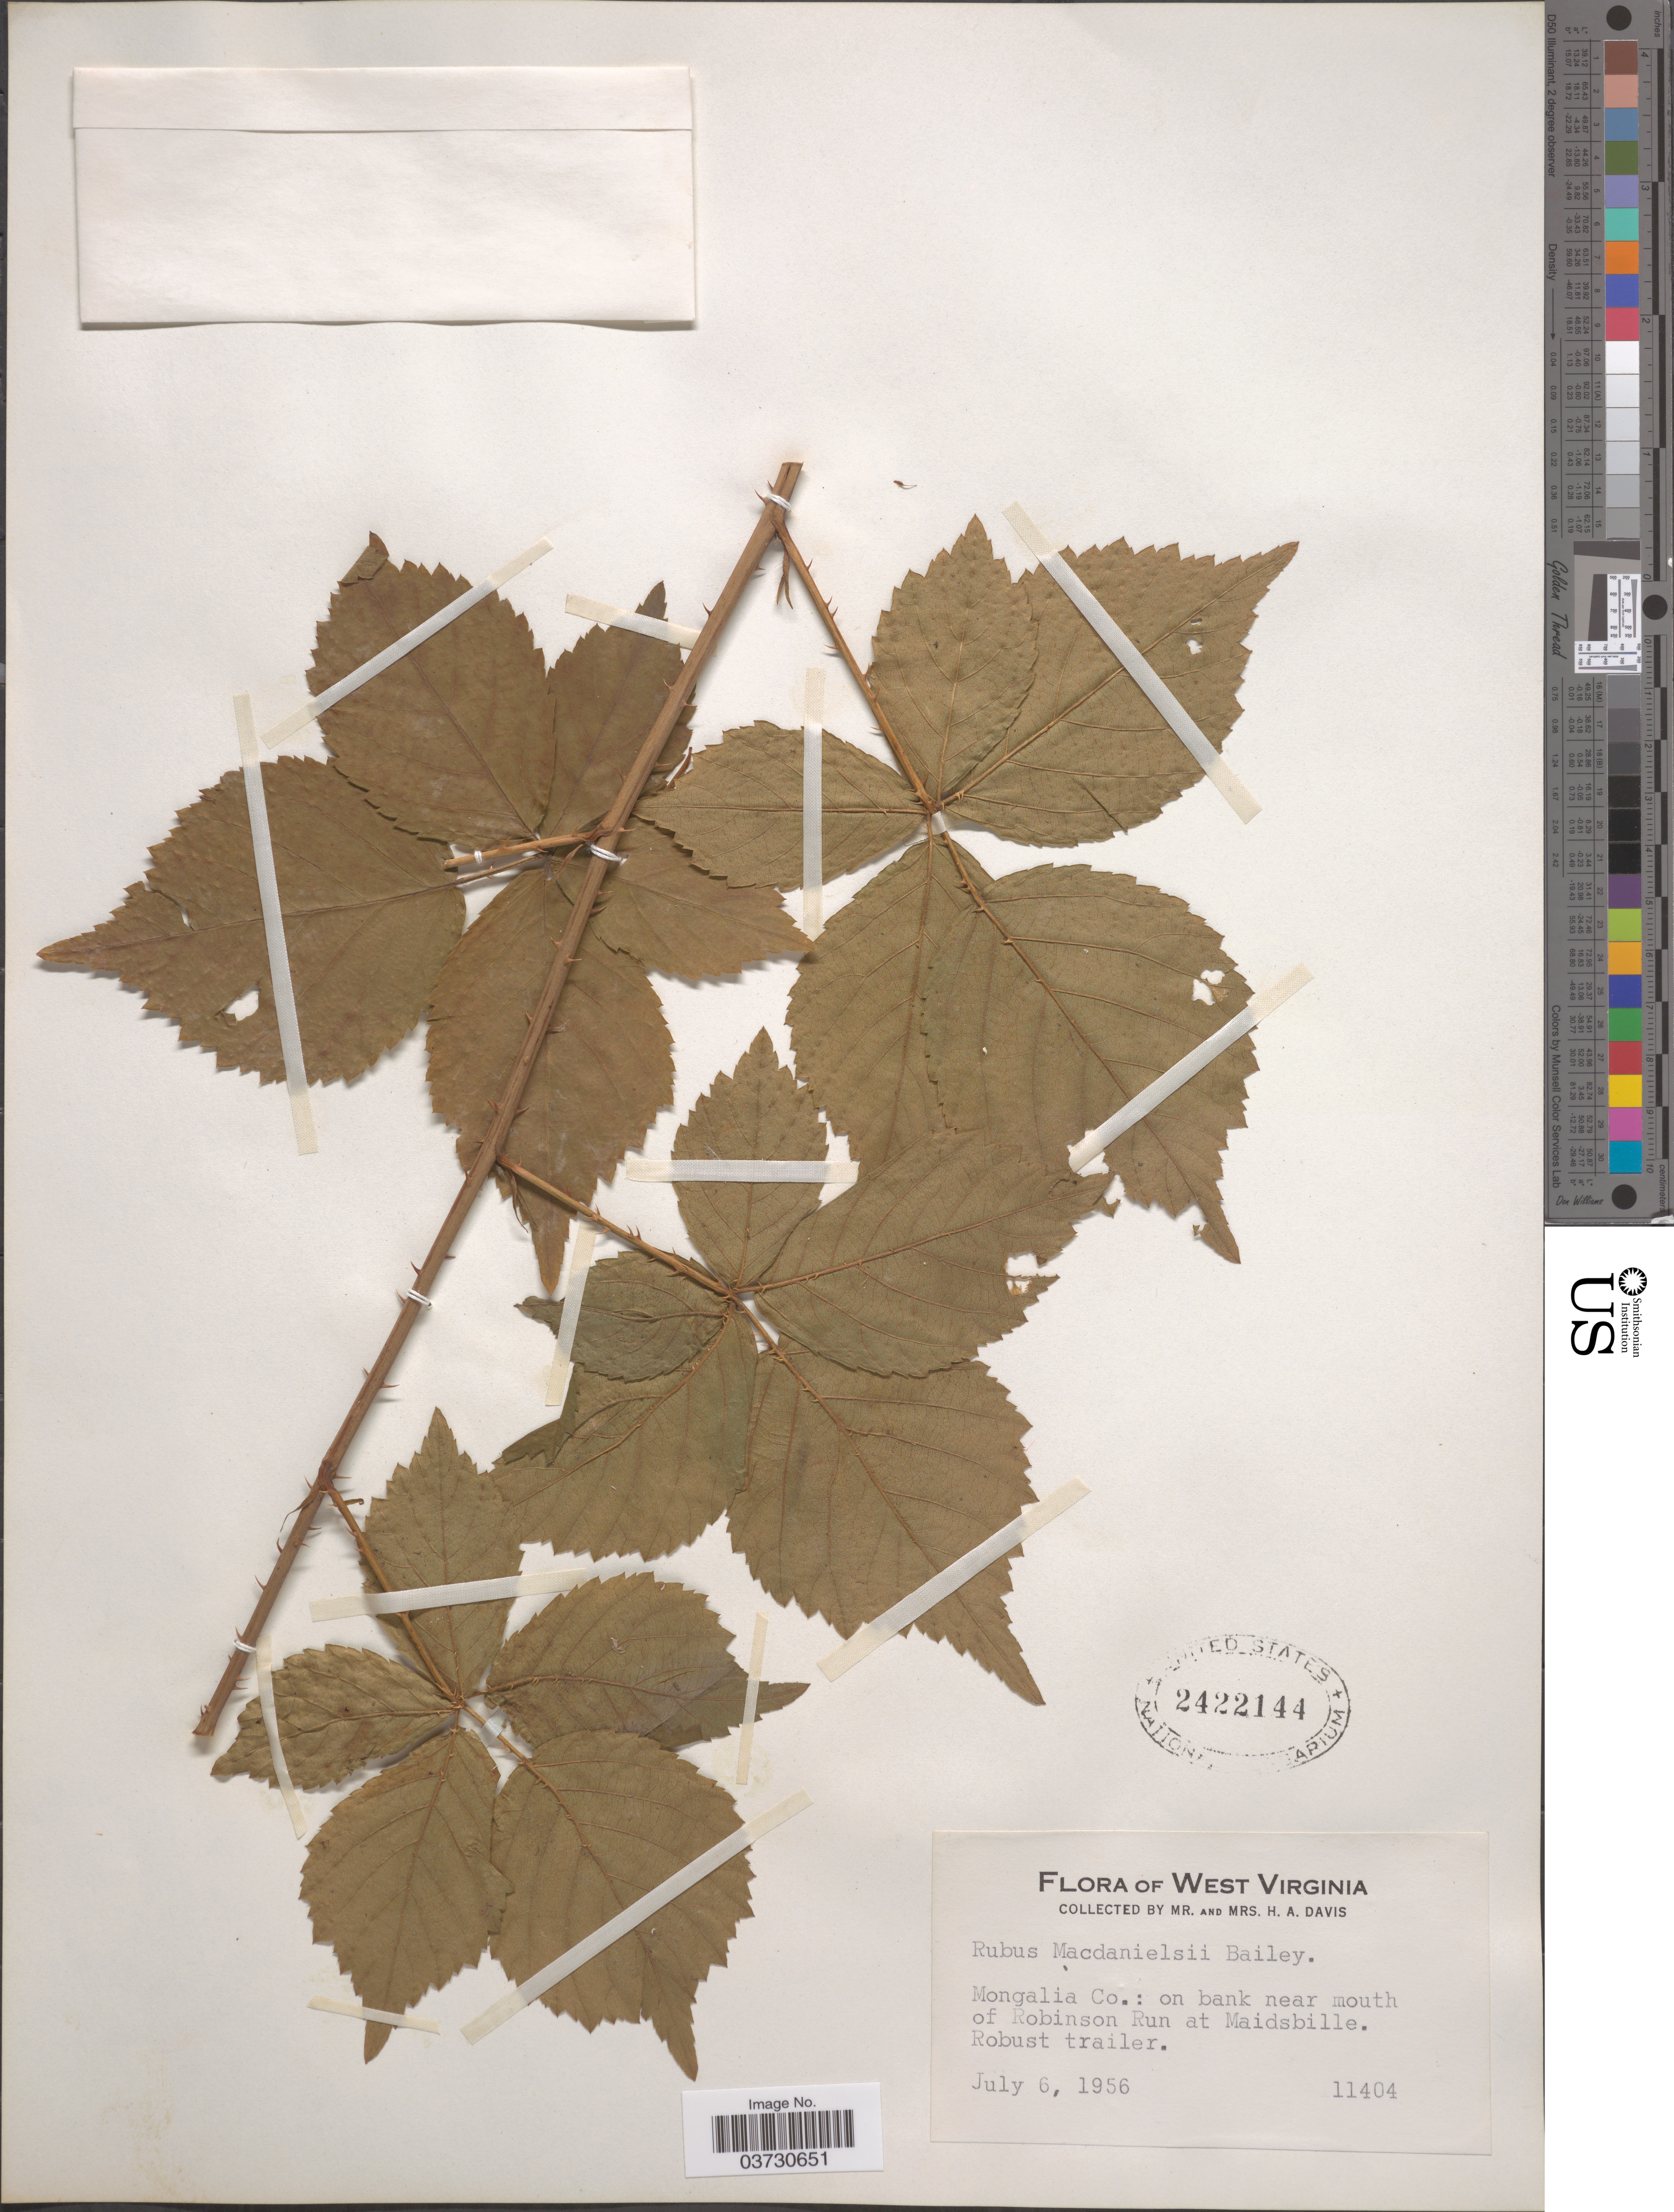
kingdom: Plantae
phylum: Tracheophyta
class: Magnoliopsida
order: Rosales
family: Rosaceae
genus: Rubus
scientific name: Rubus macdanielsii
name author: L.H. Bailey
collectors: H. Davis & H. Davis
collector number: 11404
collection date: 1956-07-06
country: United States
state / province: West Virginia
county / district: Monongalia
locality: On bank near mouth of Robinson Run at Maidsbille. Robust trailer.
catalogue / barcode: US 2422144